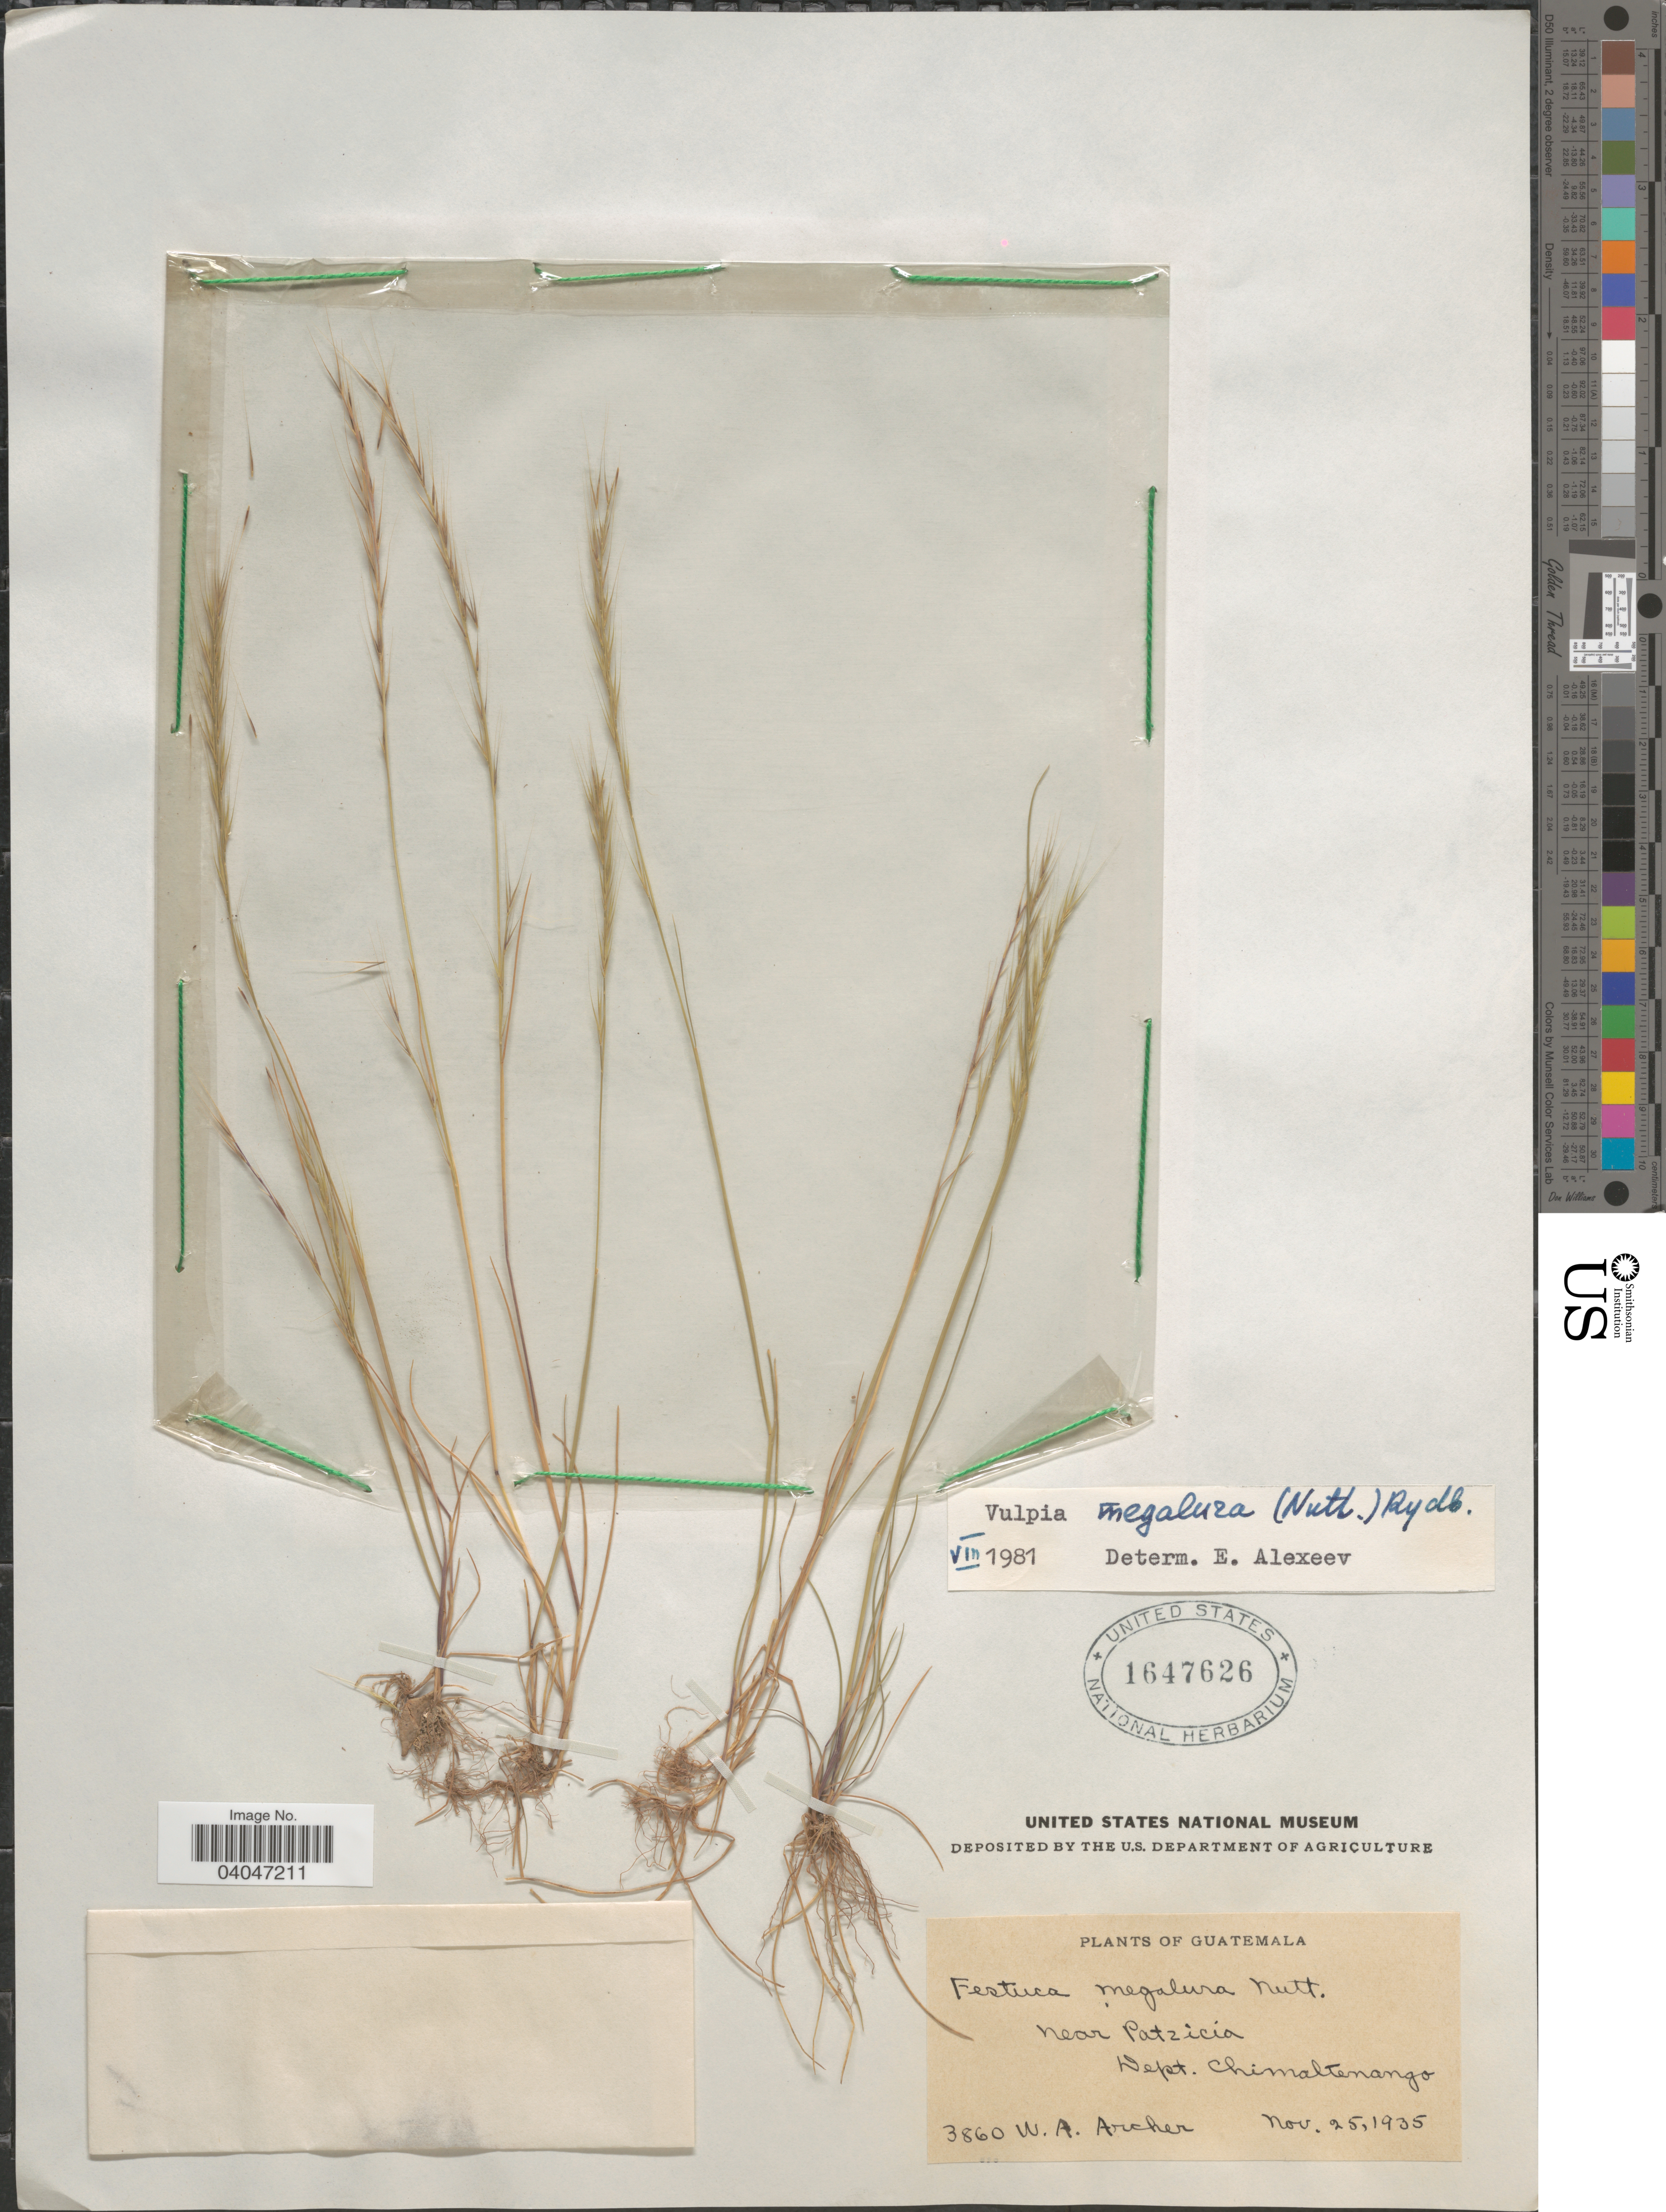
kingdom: Plantae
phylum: Tracheophyta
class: Liliopsida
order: Poales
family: Poaceae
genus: Festuca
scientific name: Festuca megalura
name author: Nutt.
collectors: W. Archer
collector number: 3860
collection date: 1935-11-25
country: Guatemala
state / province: Chimaltenango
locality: Near Patzicia. Dept. Chimaltenango.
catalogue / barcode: US 1647626